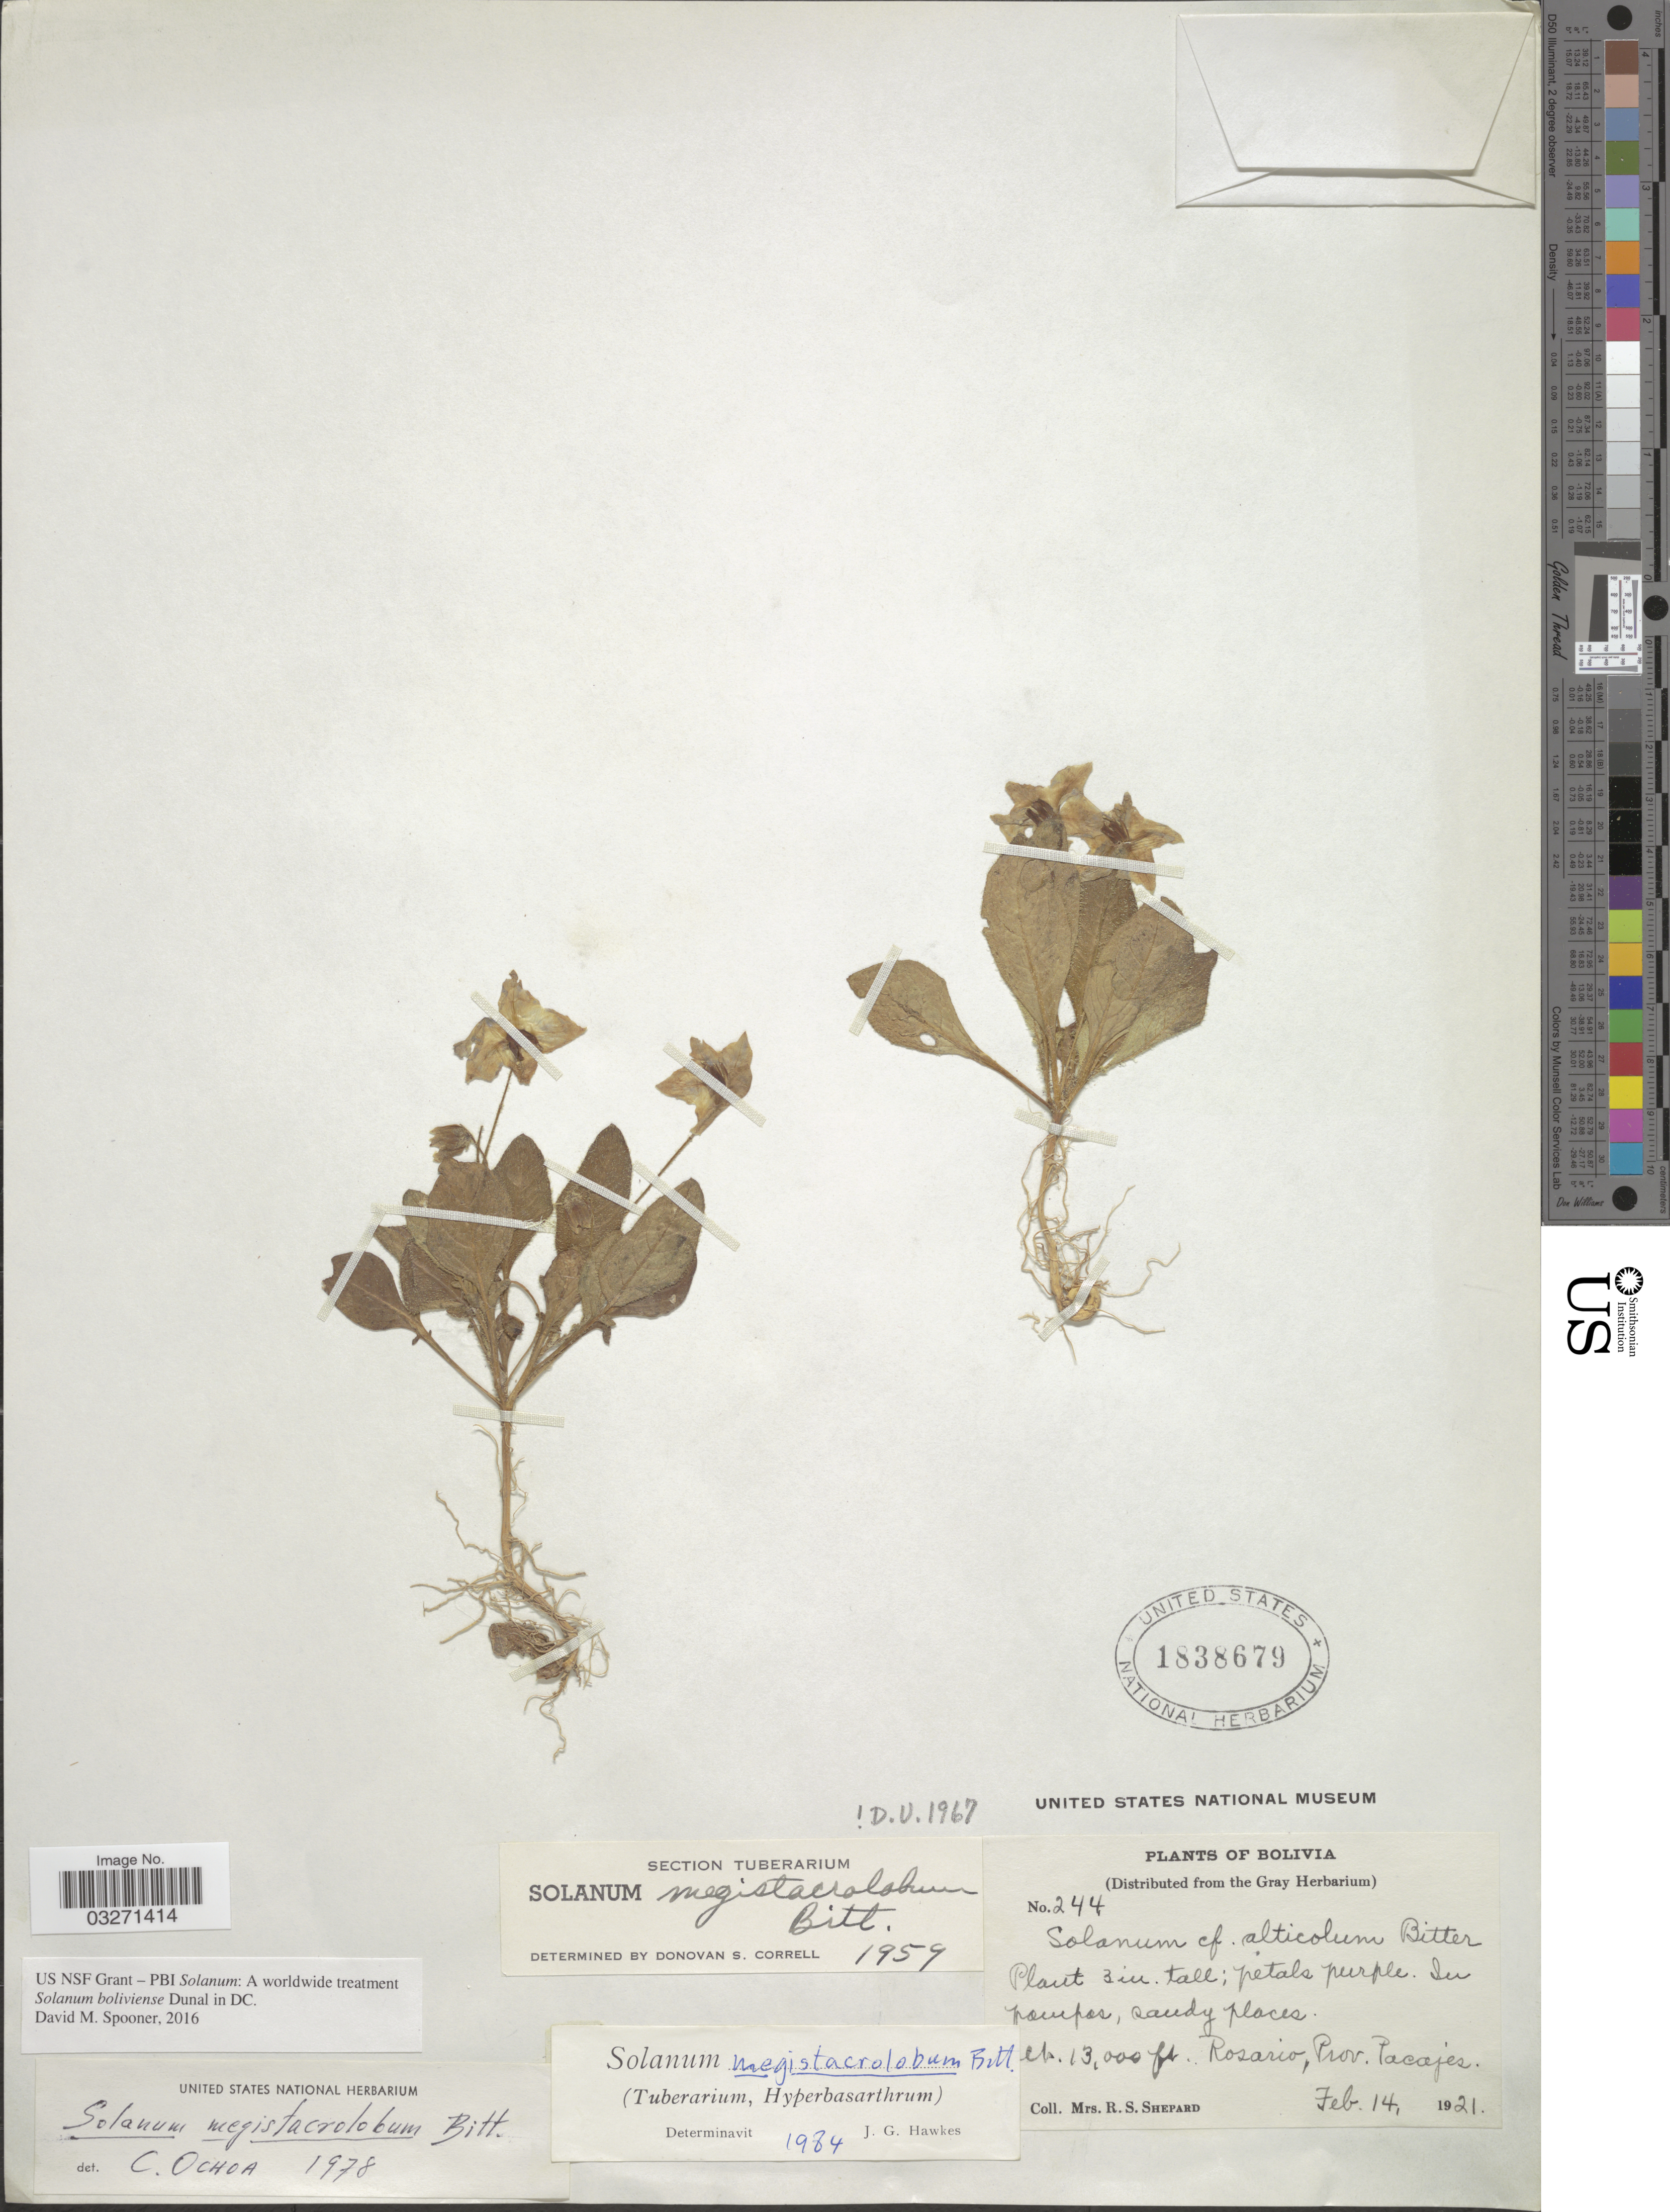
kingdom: Plantae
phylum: Tracheophyta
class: Magnoliopsida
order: Solanales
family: Solanaceae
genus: Solanum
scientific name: Solanum boliviense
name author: Dunal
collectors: R. Shepard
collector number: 244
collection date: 1921-02-14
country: Bolivia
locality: Rosario, Prov. Pacajes.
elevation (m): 3962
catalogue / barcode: US 1838679